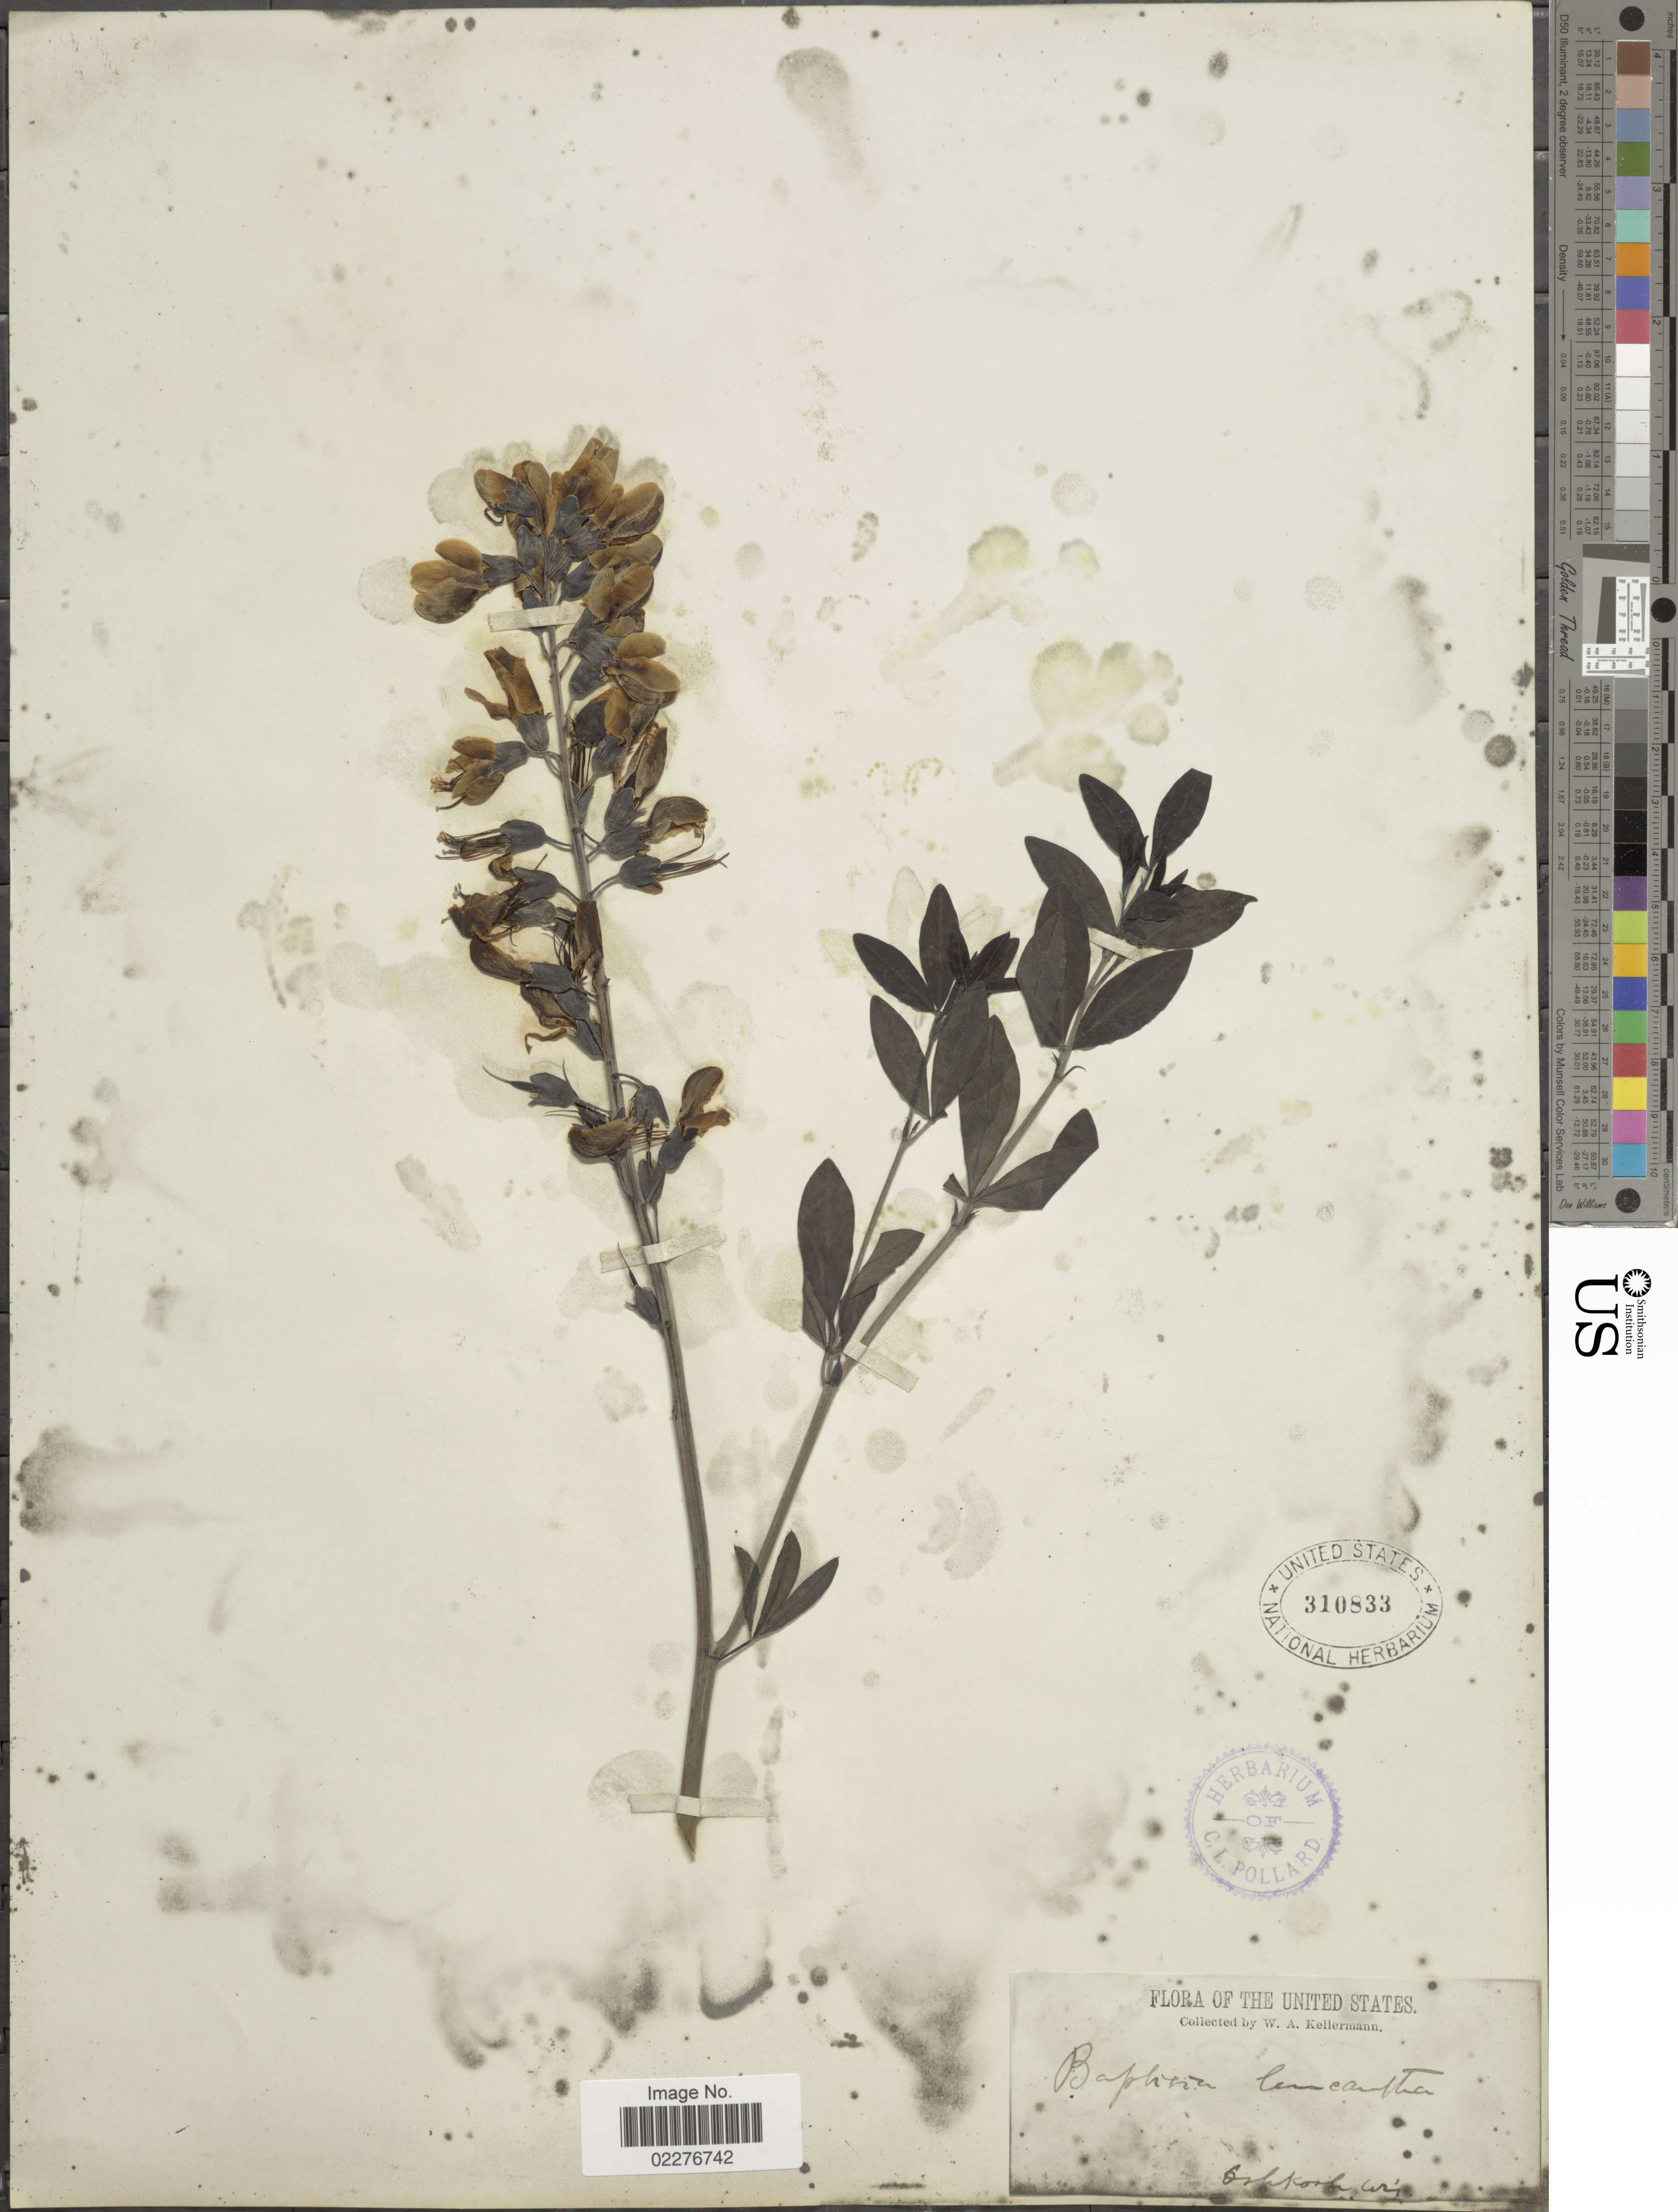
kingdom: Plantae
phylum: Tracheophyta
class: Magnoliopsida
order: Fabales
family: Fabaceae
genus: Baptisia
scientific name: Baptisia leucantha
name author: Torr. & A. Gray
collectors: W. A. Kellermann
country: United States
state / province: Wisconsin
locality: Oshkosh.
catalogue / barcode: US 310833